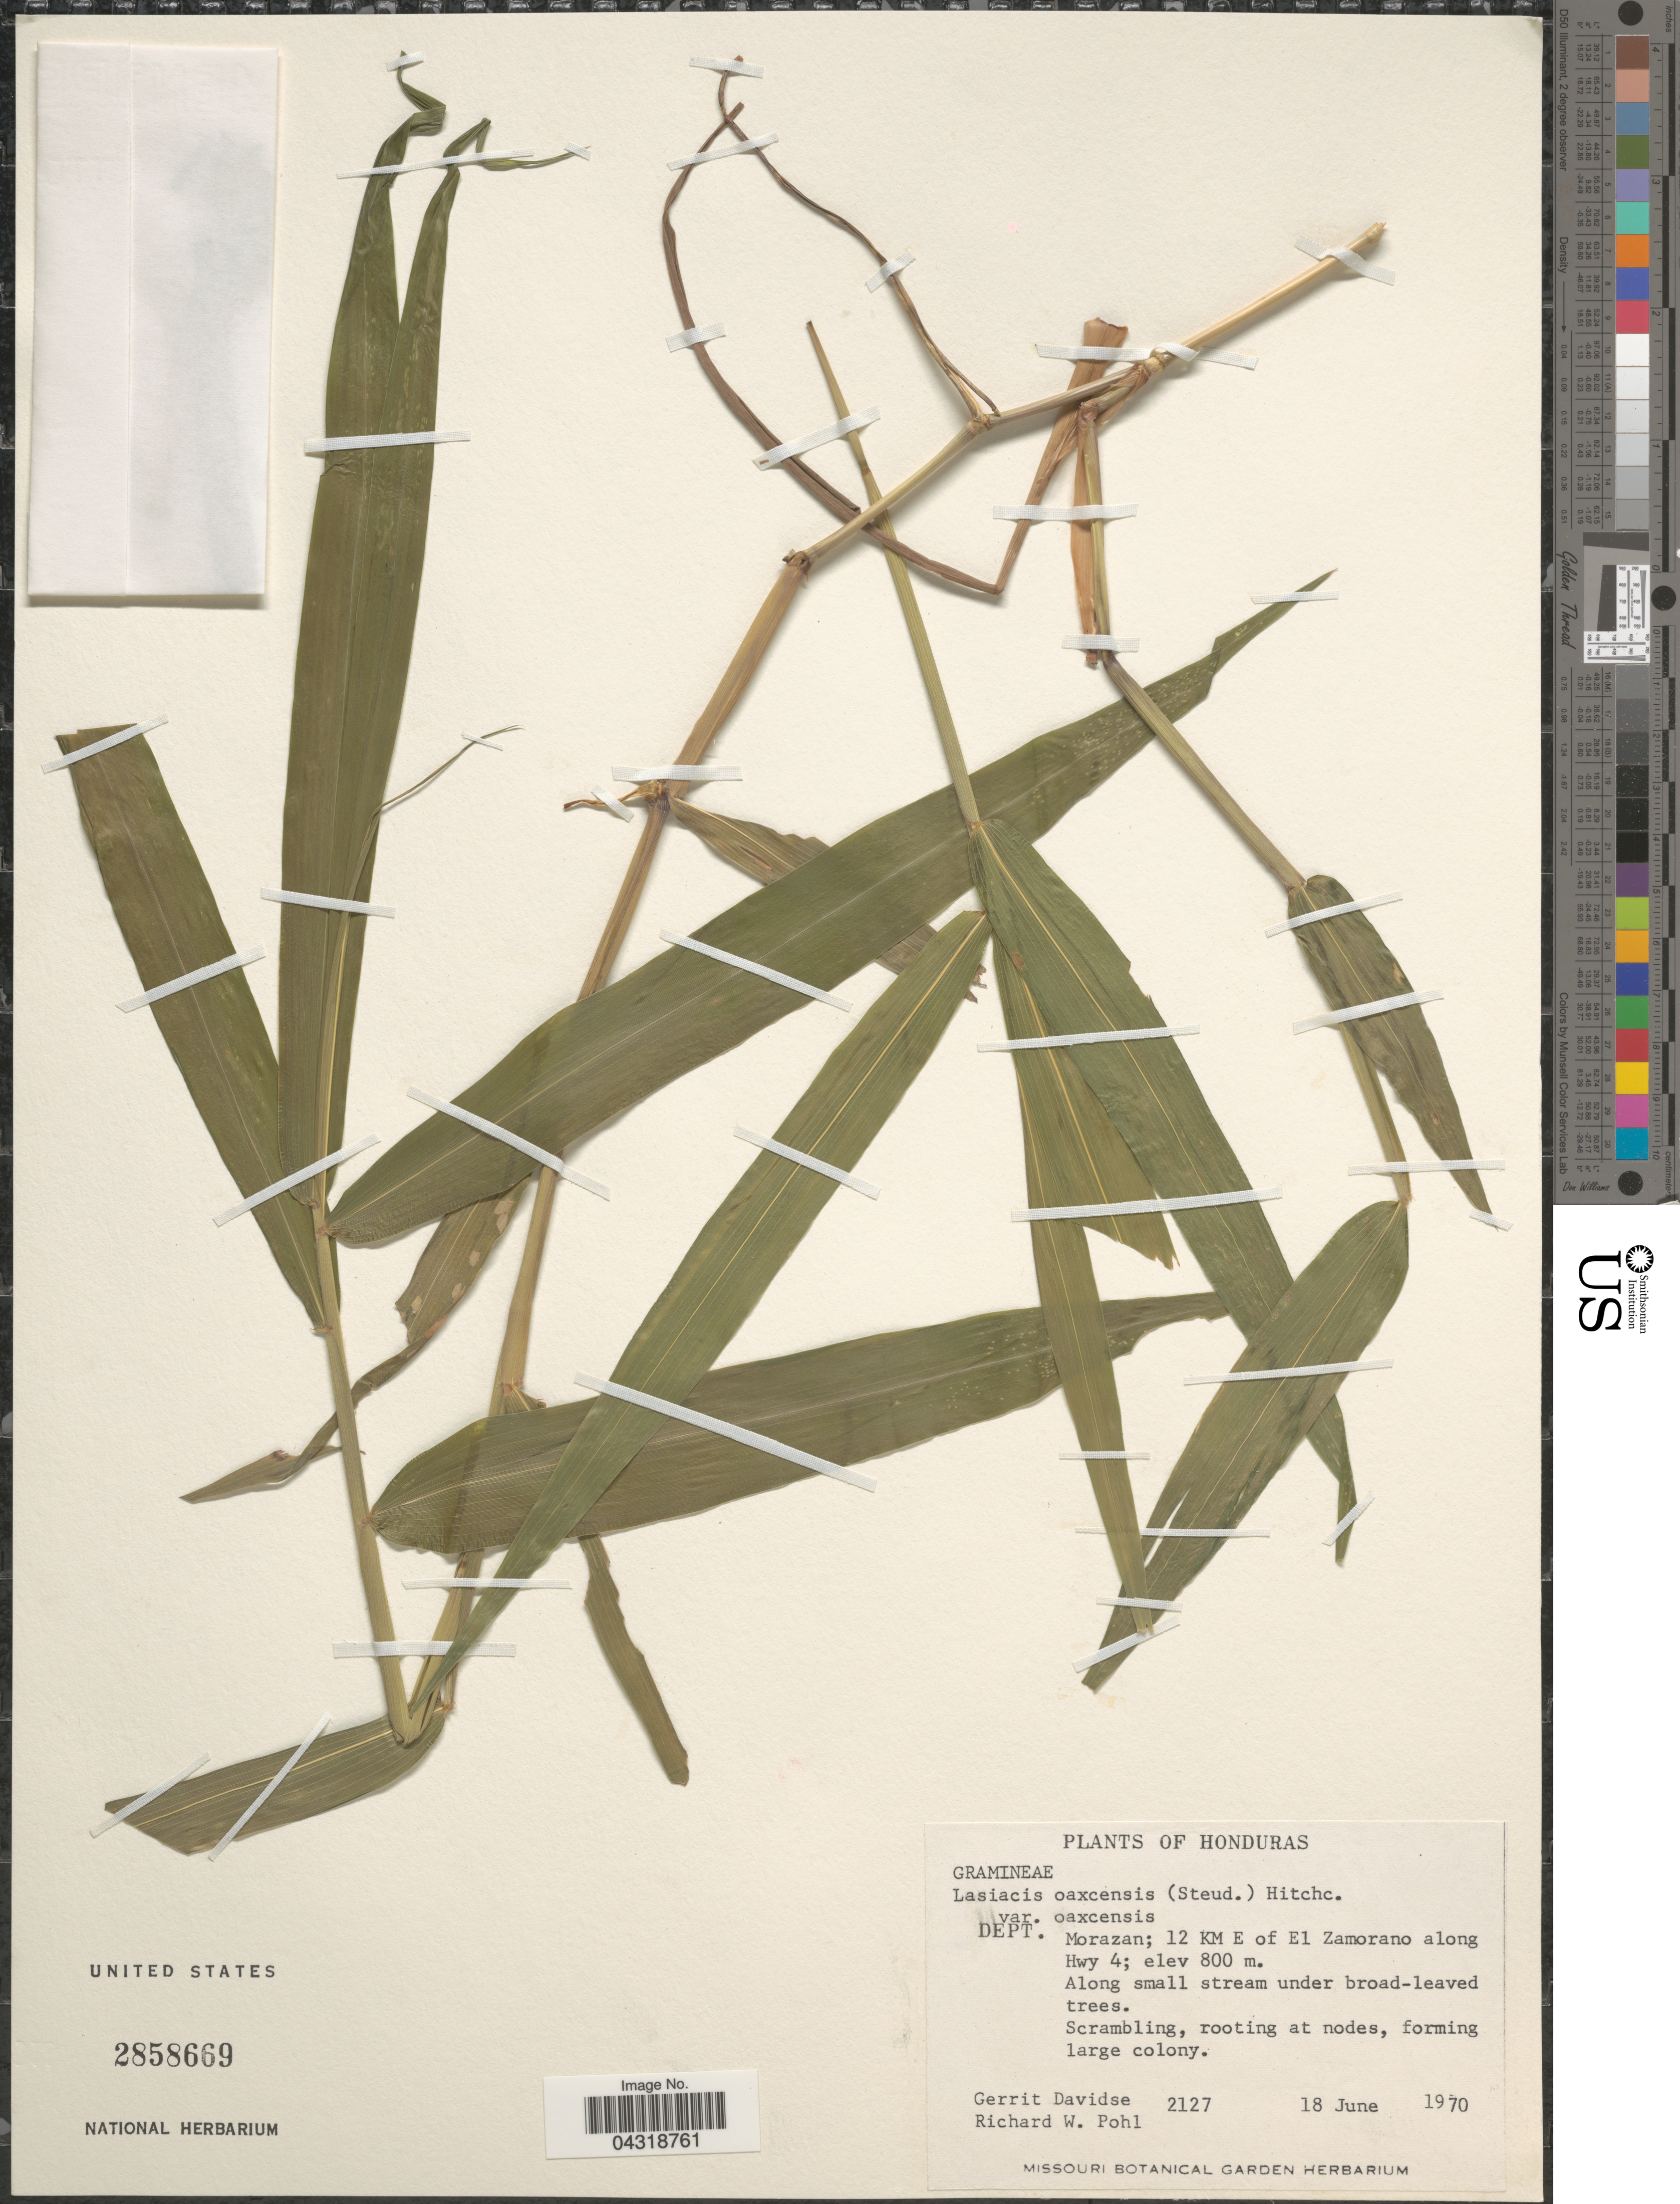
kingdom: Plantae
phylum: Tracheophyta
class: Liliopsida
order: Poales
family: Poaceae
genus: Lasiacis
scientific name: Lasiacis oaxacensis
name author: (Steud.) Hitchc.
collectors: G. Davidse & R. W. Pohl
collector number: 2127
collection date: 1970-06-18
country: Honduras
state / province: Fco. Morazán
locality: Dept. Morazan; 12 KM E of El Zamorano along Hwy 4.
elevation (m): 800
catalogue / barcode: US 2858669